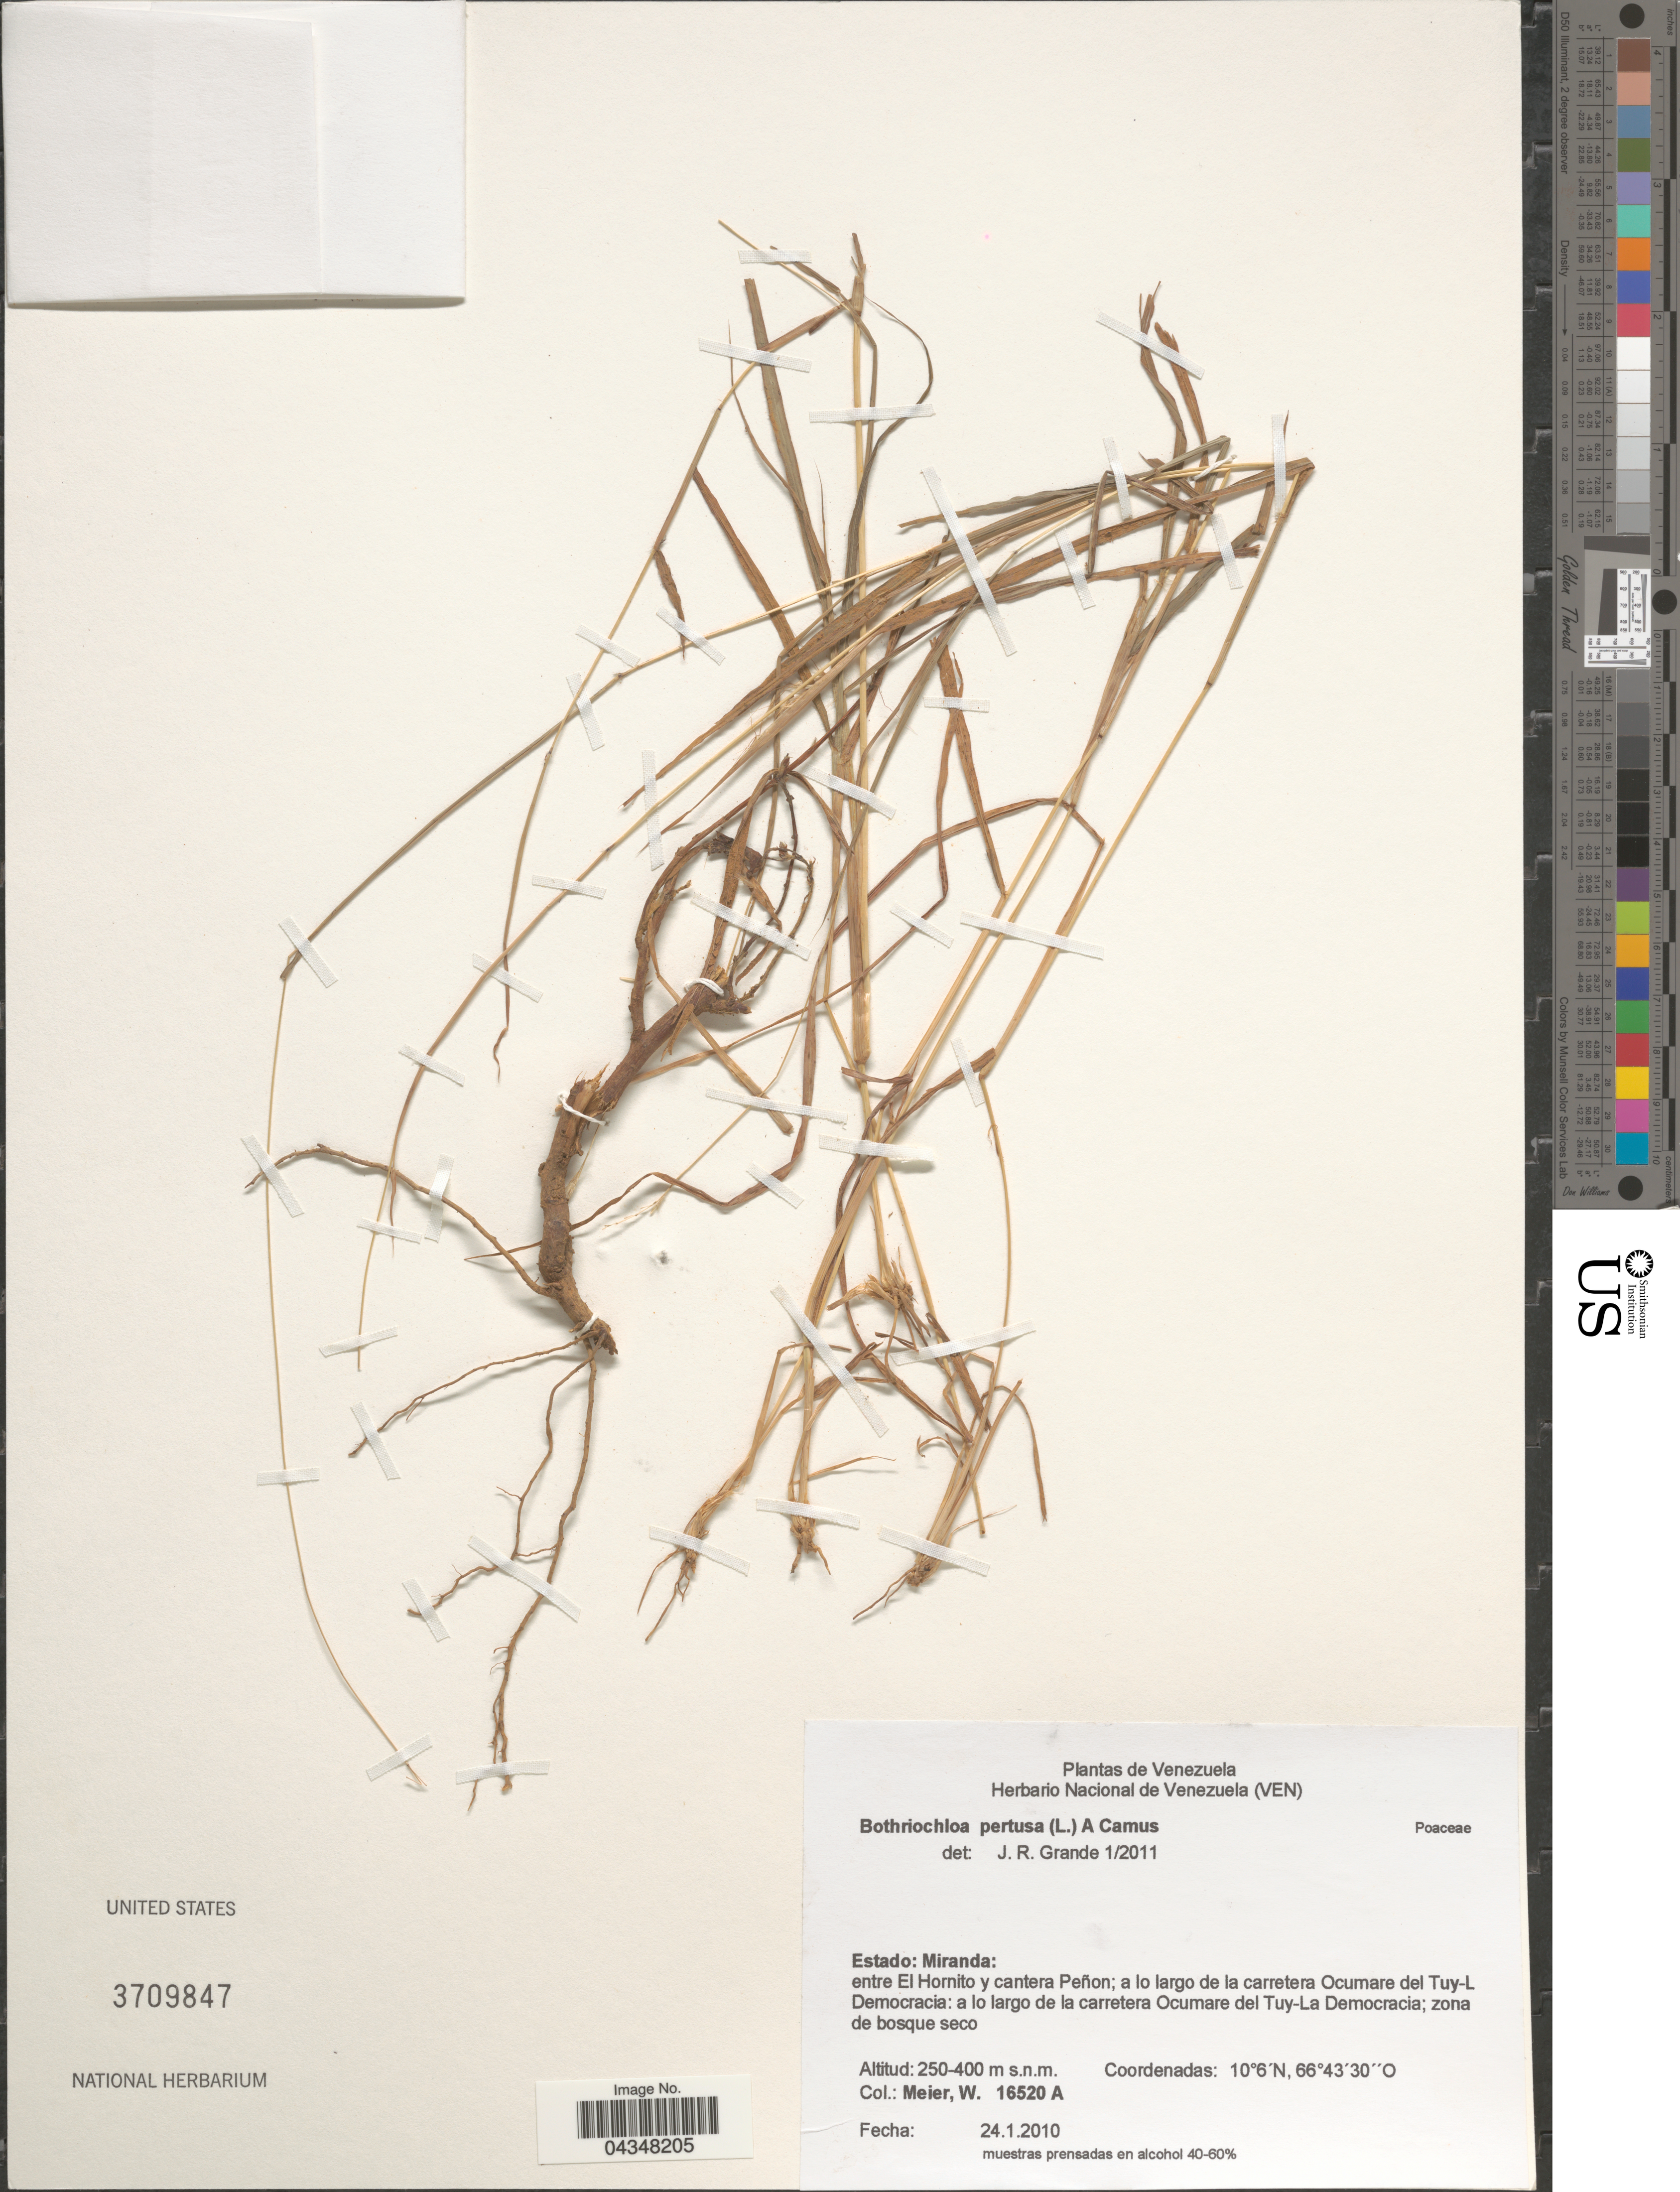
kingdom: Plantae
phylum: Tracheophyta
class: Liliopsida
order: Poales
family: Poaceae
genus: Bothriochloa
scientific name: Bothriochloa pertusa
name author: (L.) A. Camus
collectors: W. Meier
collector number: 16520A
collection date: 2010-01-24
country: Venezuela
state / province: Miranda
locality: Entre El Hornito y cantera Peñon; a lo largo de la carretera Ocumare del Tuy-L Democracia: a lo largo de la carretera Ocumare del Tuy-La Democracia.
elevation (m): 250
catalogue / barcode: US 3709847